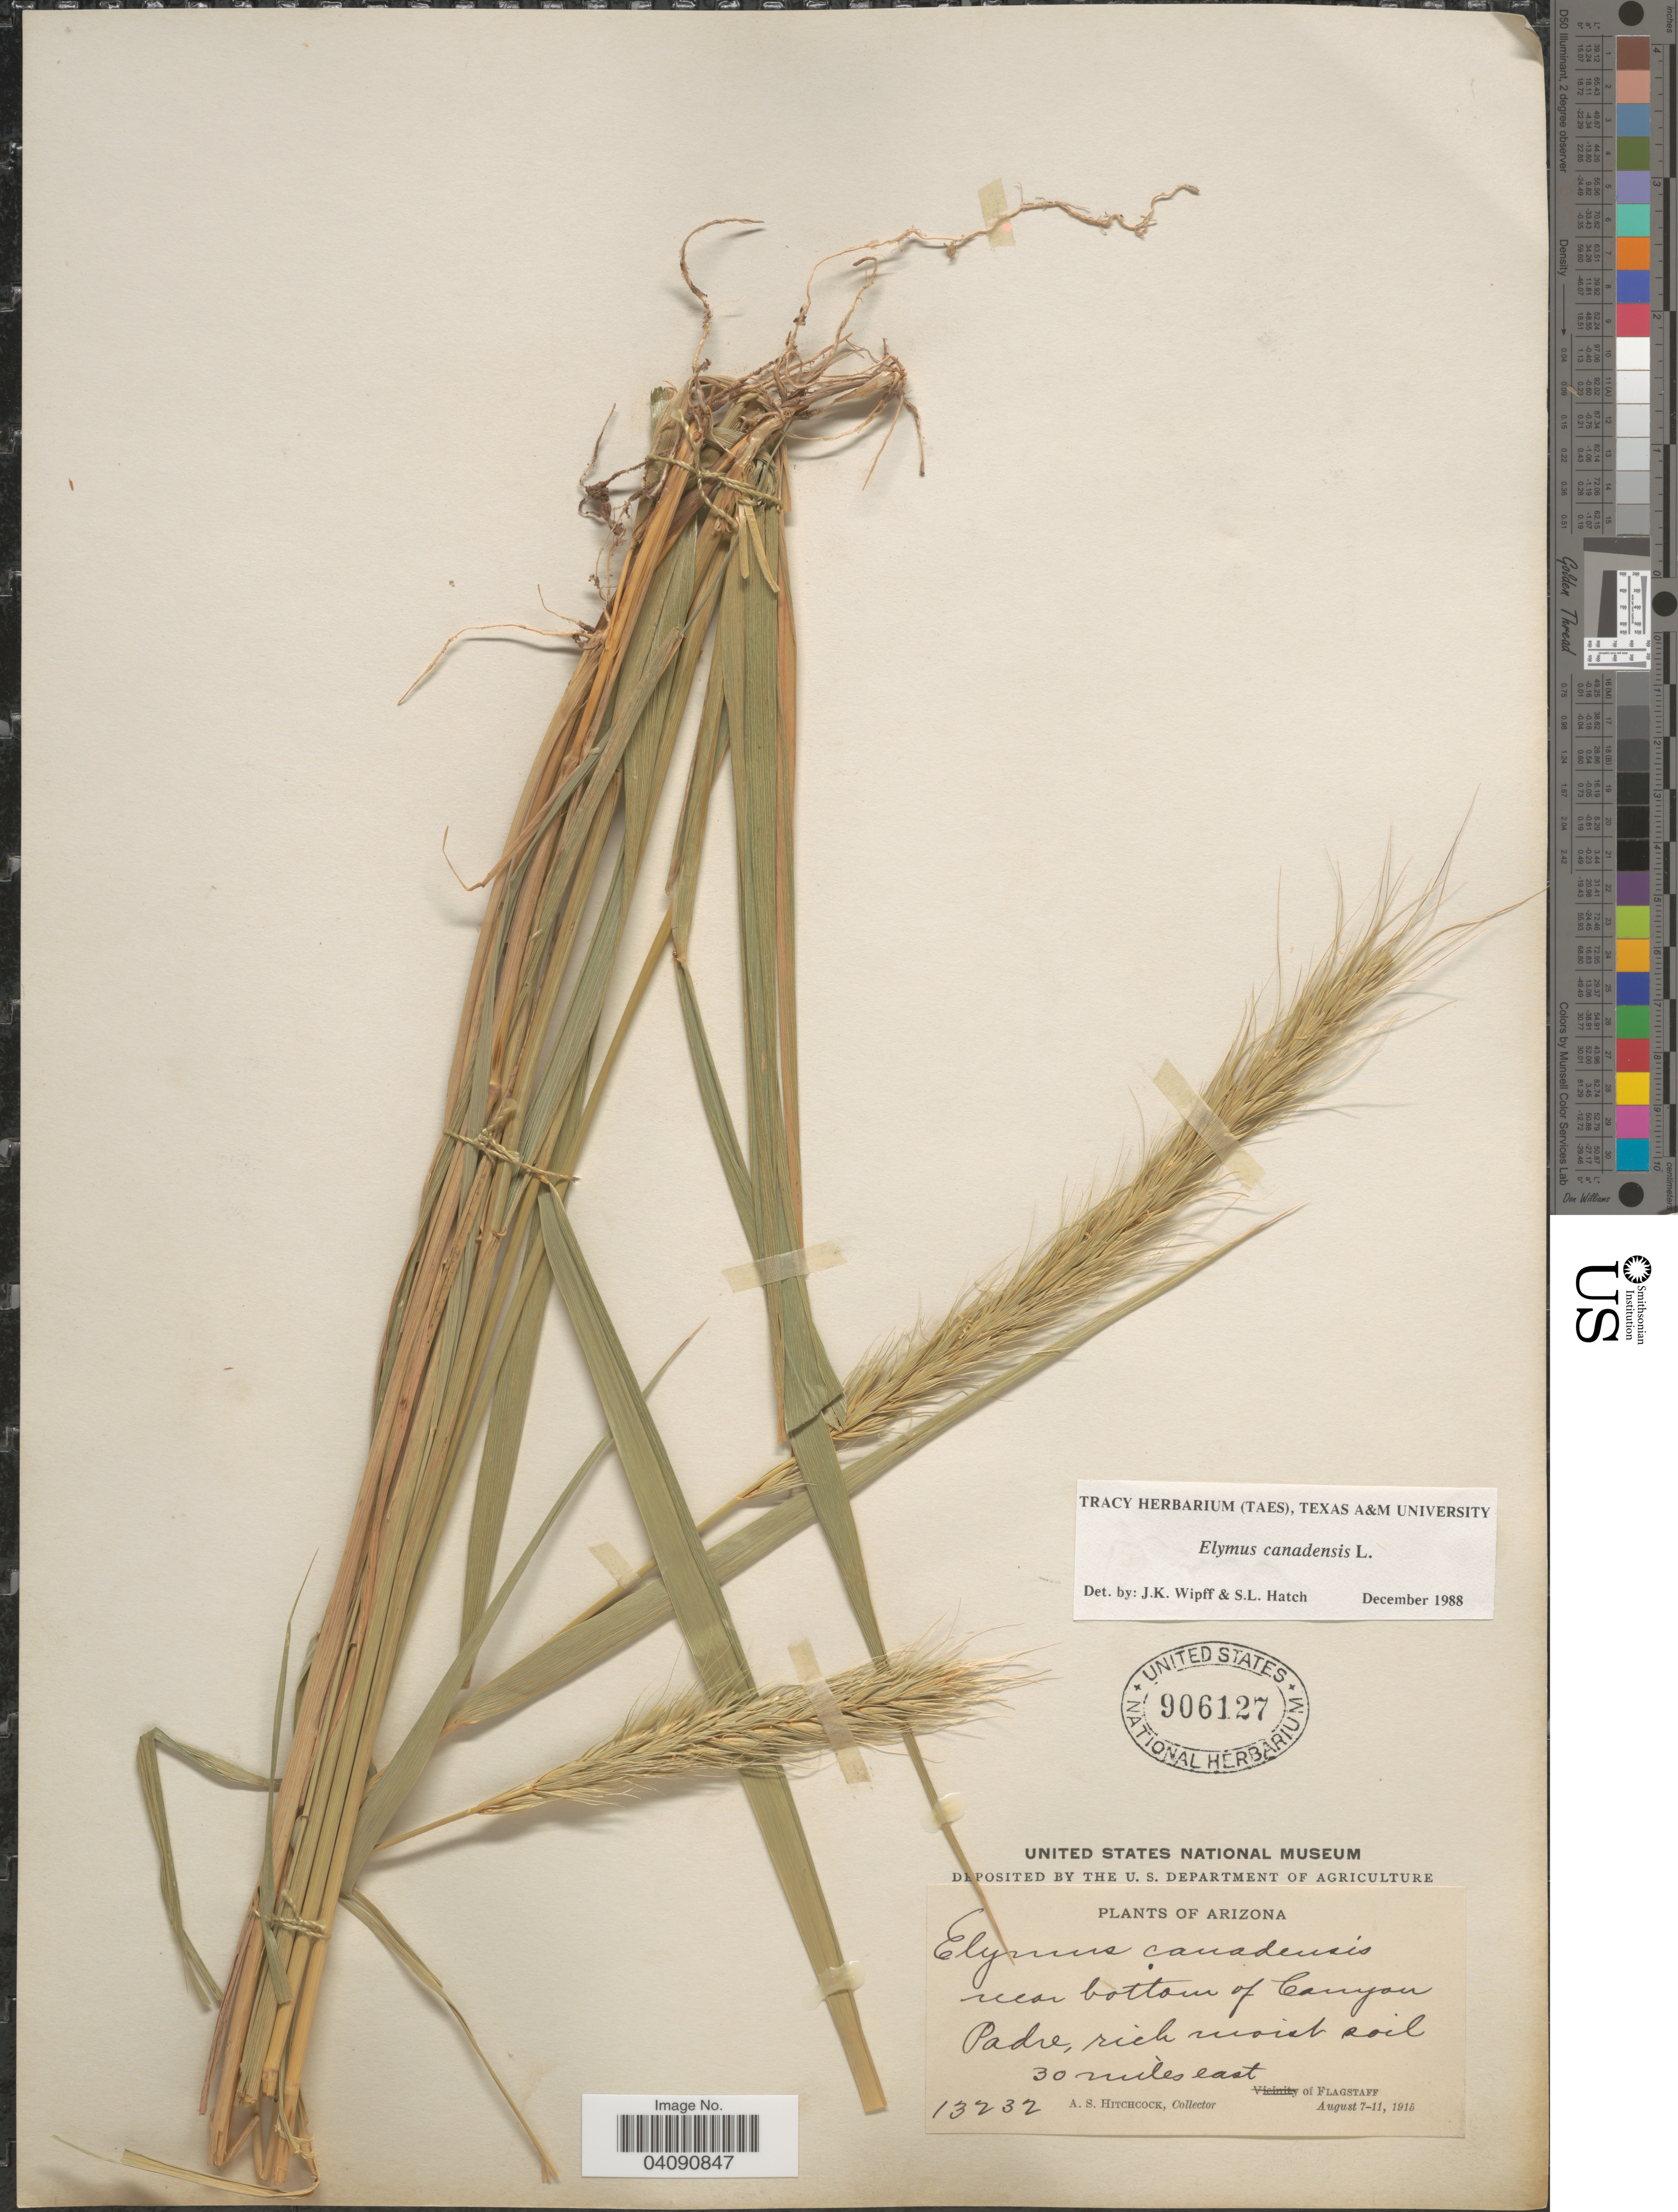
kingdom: Plantae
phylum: Tracheophyta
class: Liliopsida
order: Poales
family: Poaceae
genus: Elymus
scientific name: Elymus canadensis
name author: L.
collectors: A. S. Hitchcock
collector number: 13232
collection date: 1915-08-07/1915-08-11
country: United States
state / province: Arizona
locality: Near bottom of Canyon Padre, rich moist soil 30 miles east of Flagstaff.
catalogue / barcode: US 906127